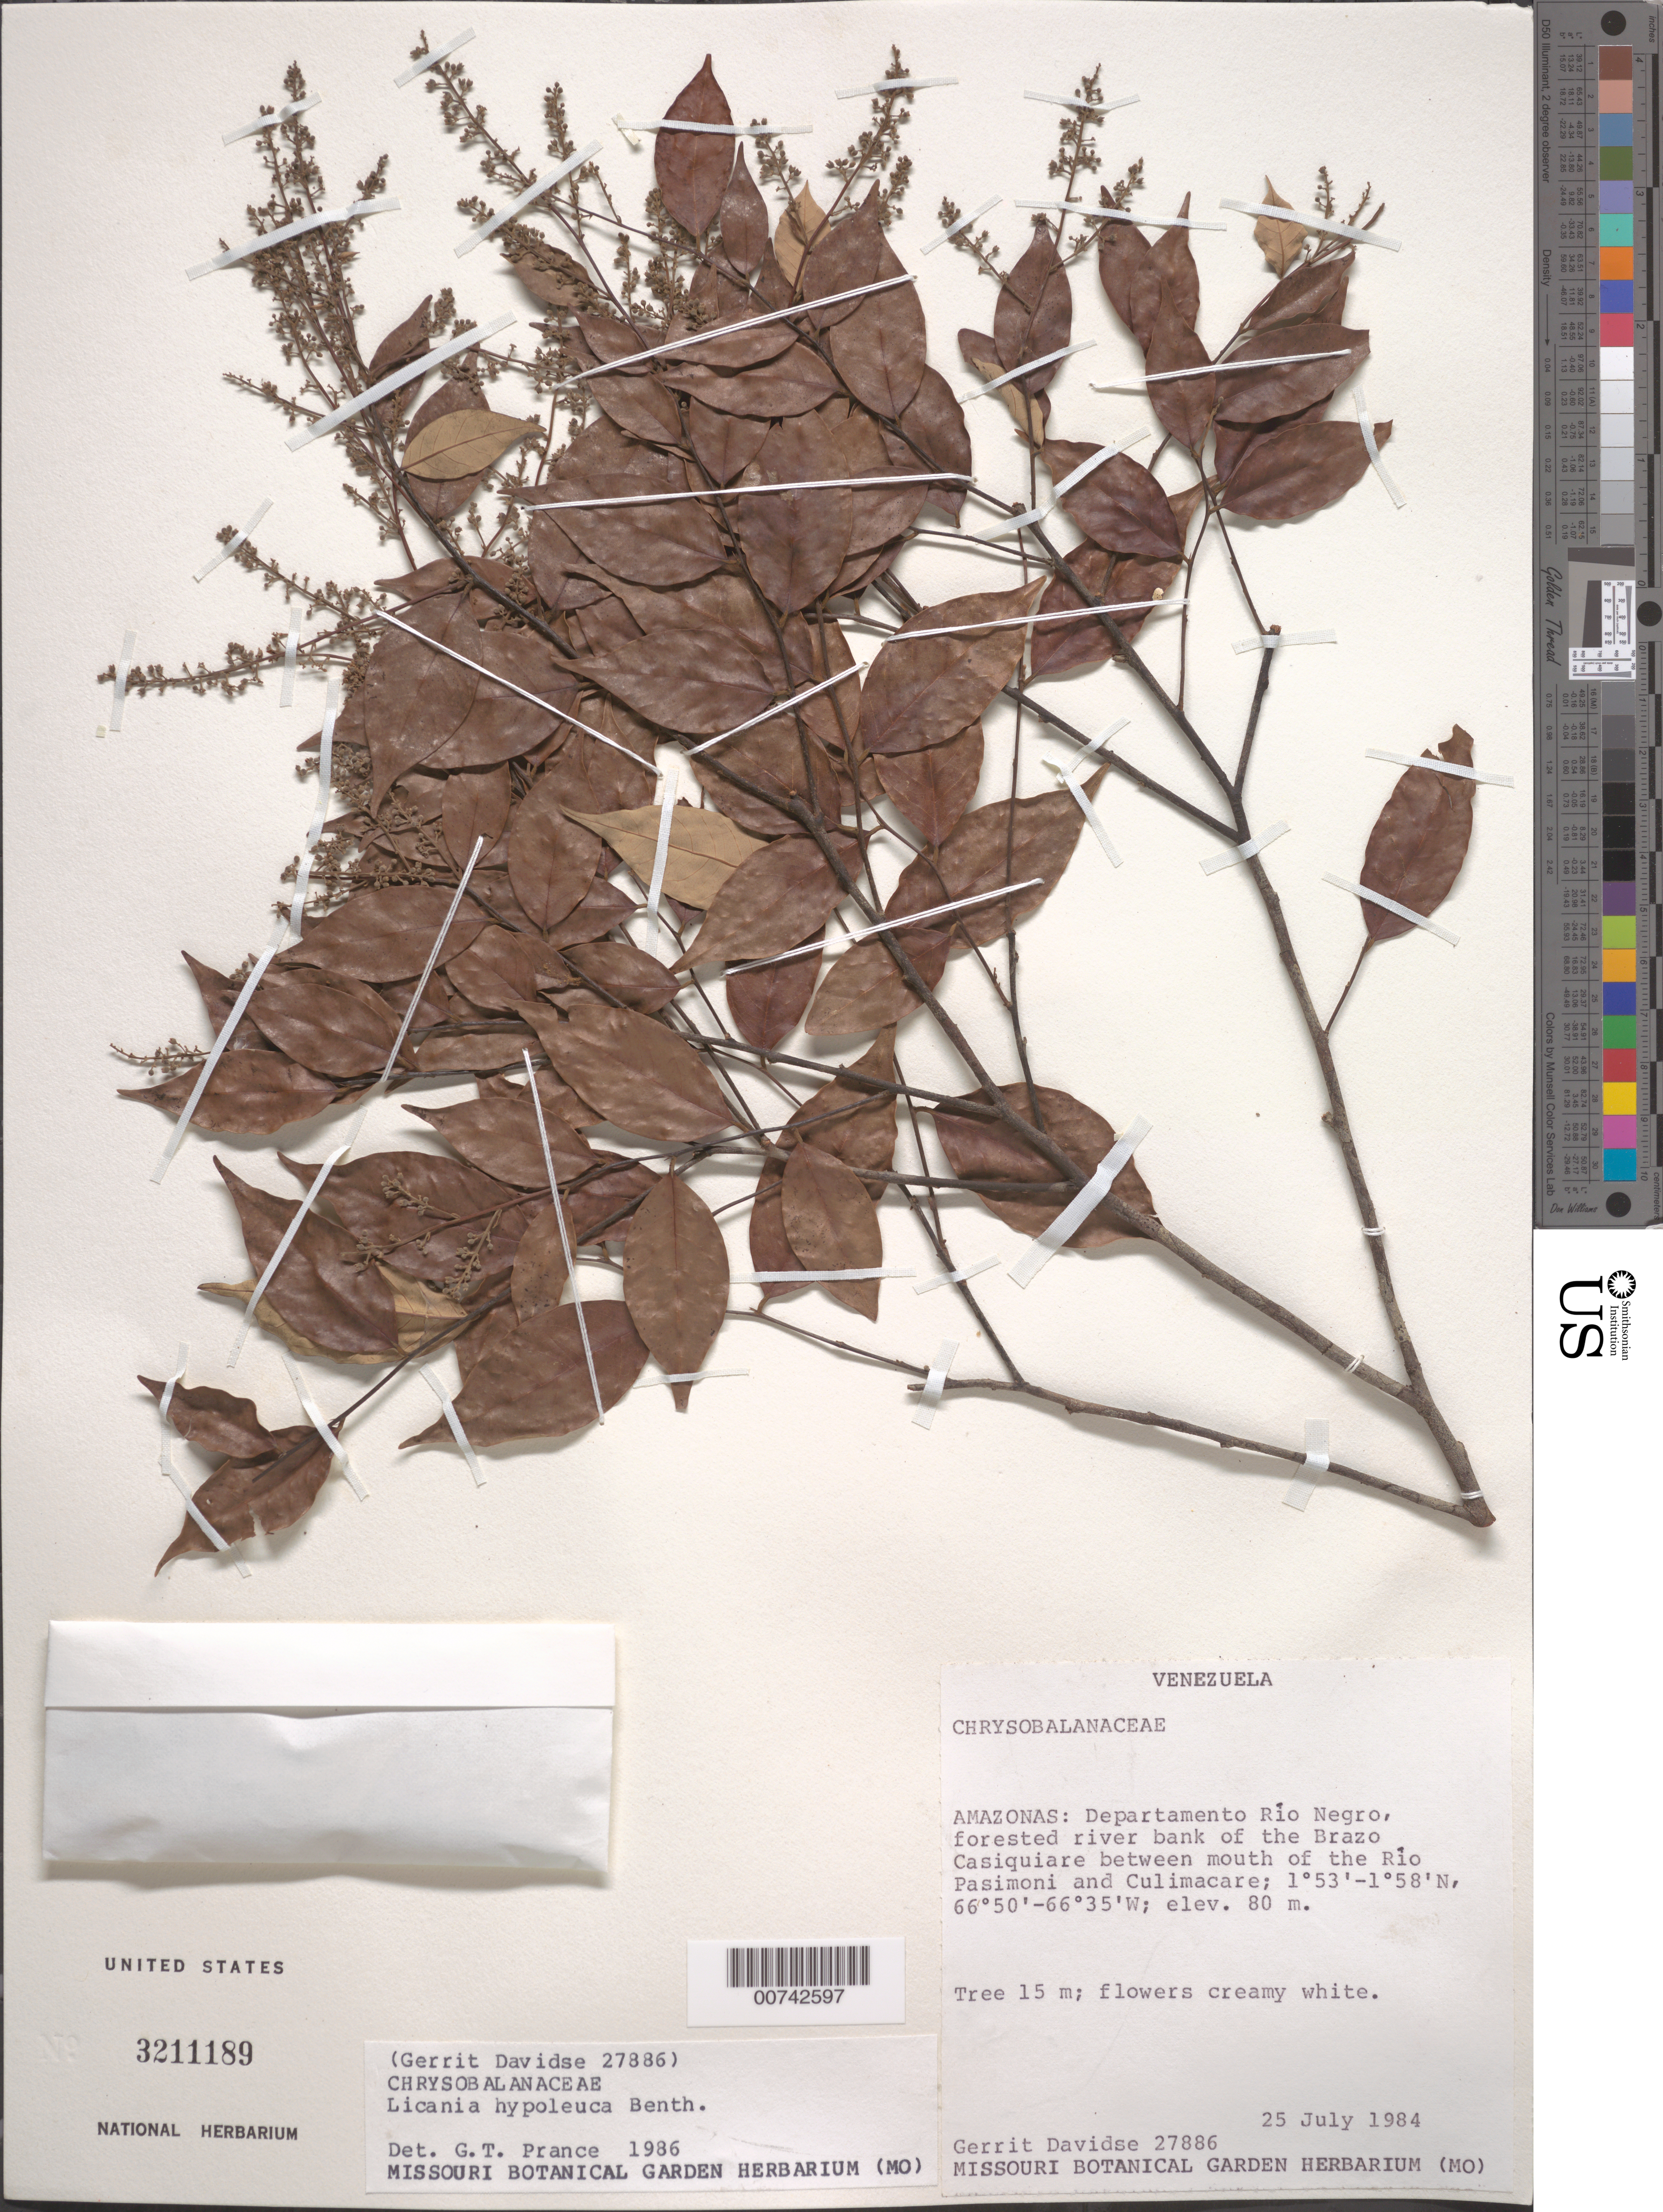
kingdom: Plantae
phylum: Tracheophyta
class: Magnoliopsida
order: Malpighiales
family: Chrysobalanaceae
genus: Licania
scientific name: Licania hypoleuca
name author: Benth.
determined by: Prance, G. T.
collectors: G. Davidse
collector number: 27886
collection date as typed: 25-Jul-84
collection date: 1984-07-25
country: Venezuela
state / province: Amazonas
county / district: Río Negro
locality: Brazo Casiquiare betw. mouth of Río Pasimoni and Cullimarce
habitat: Forested river bank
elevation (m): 80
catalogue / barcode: US 3211189